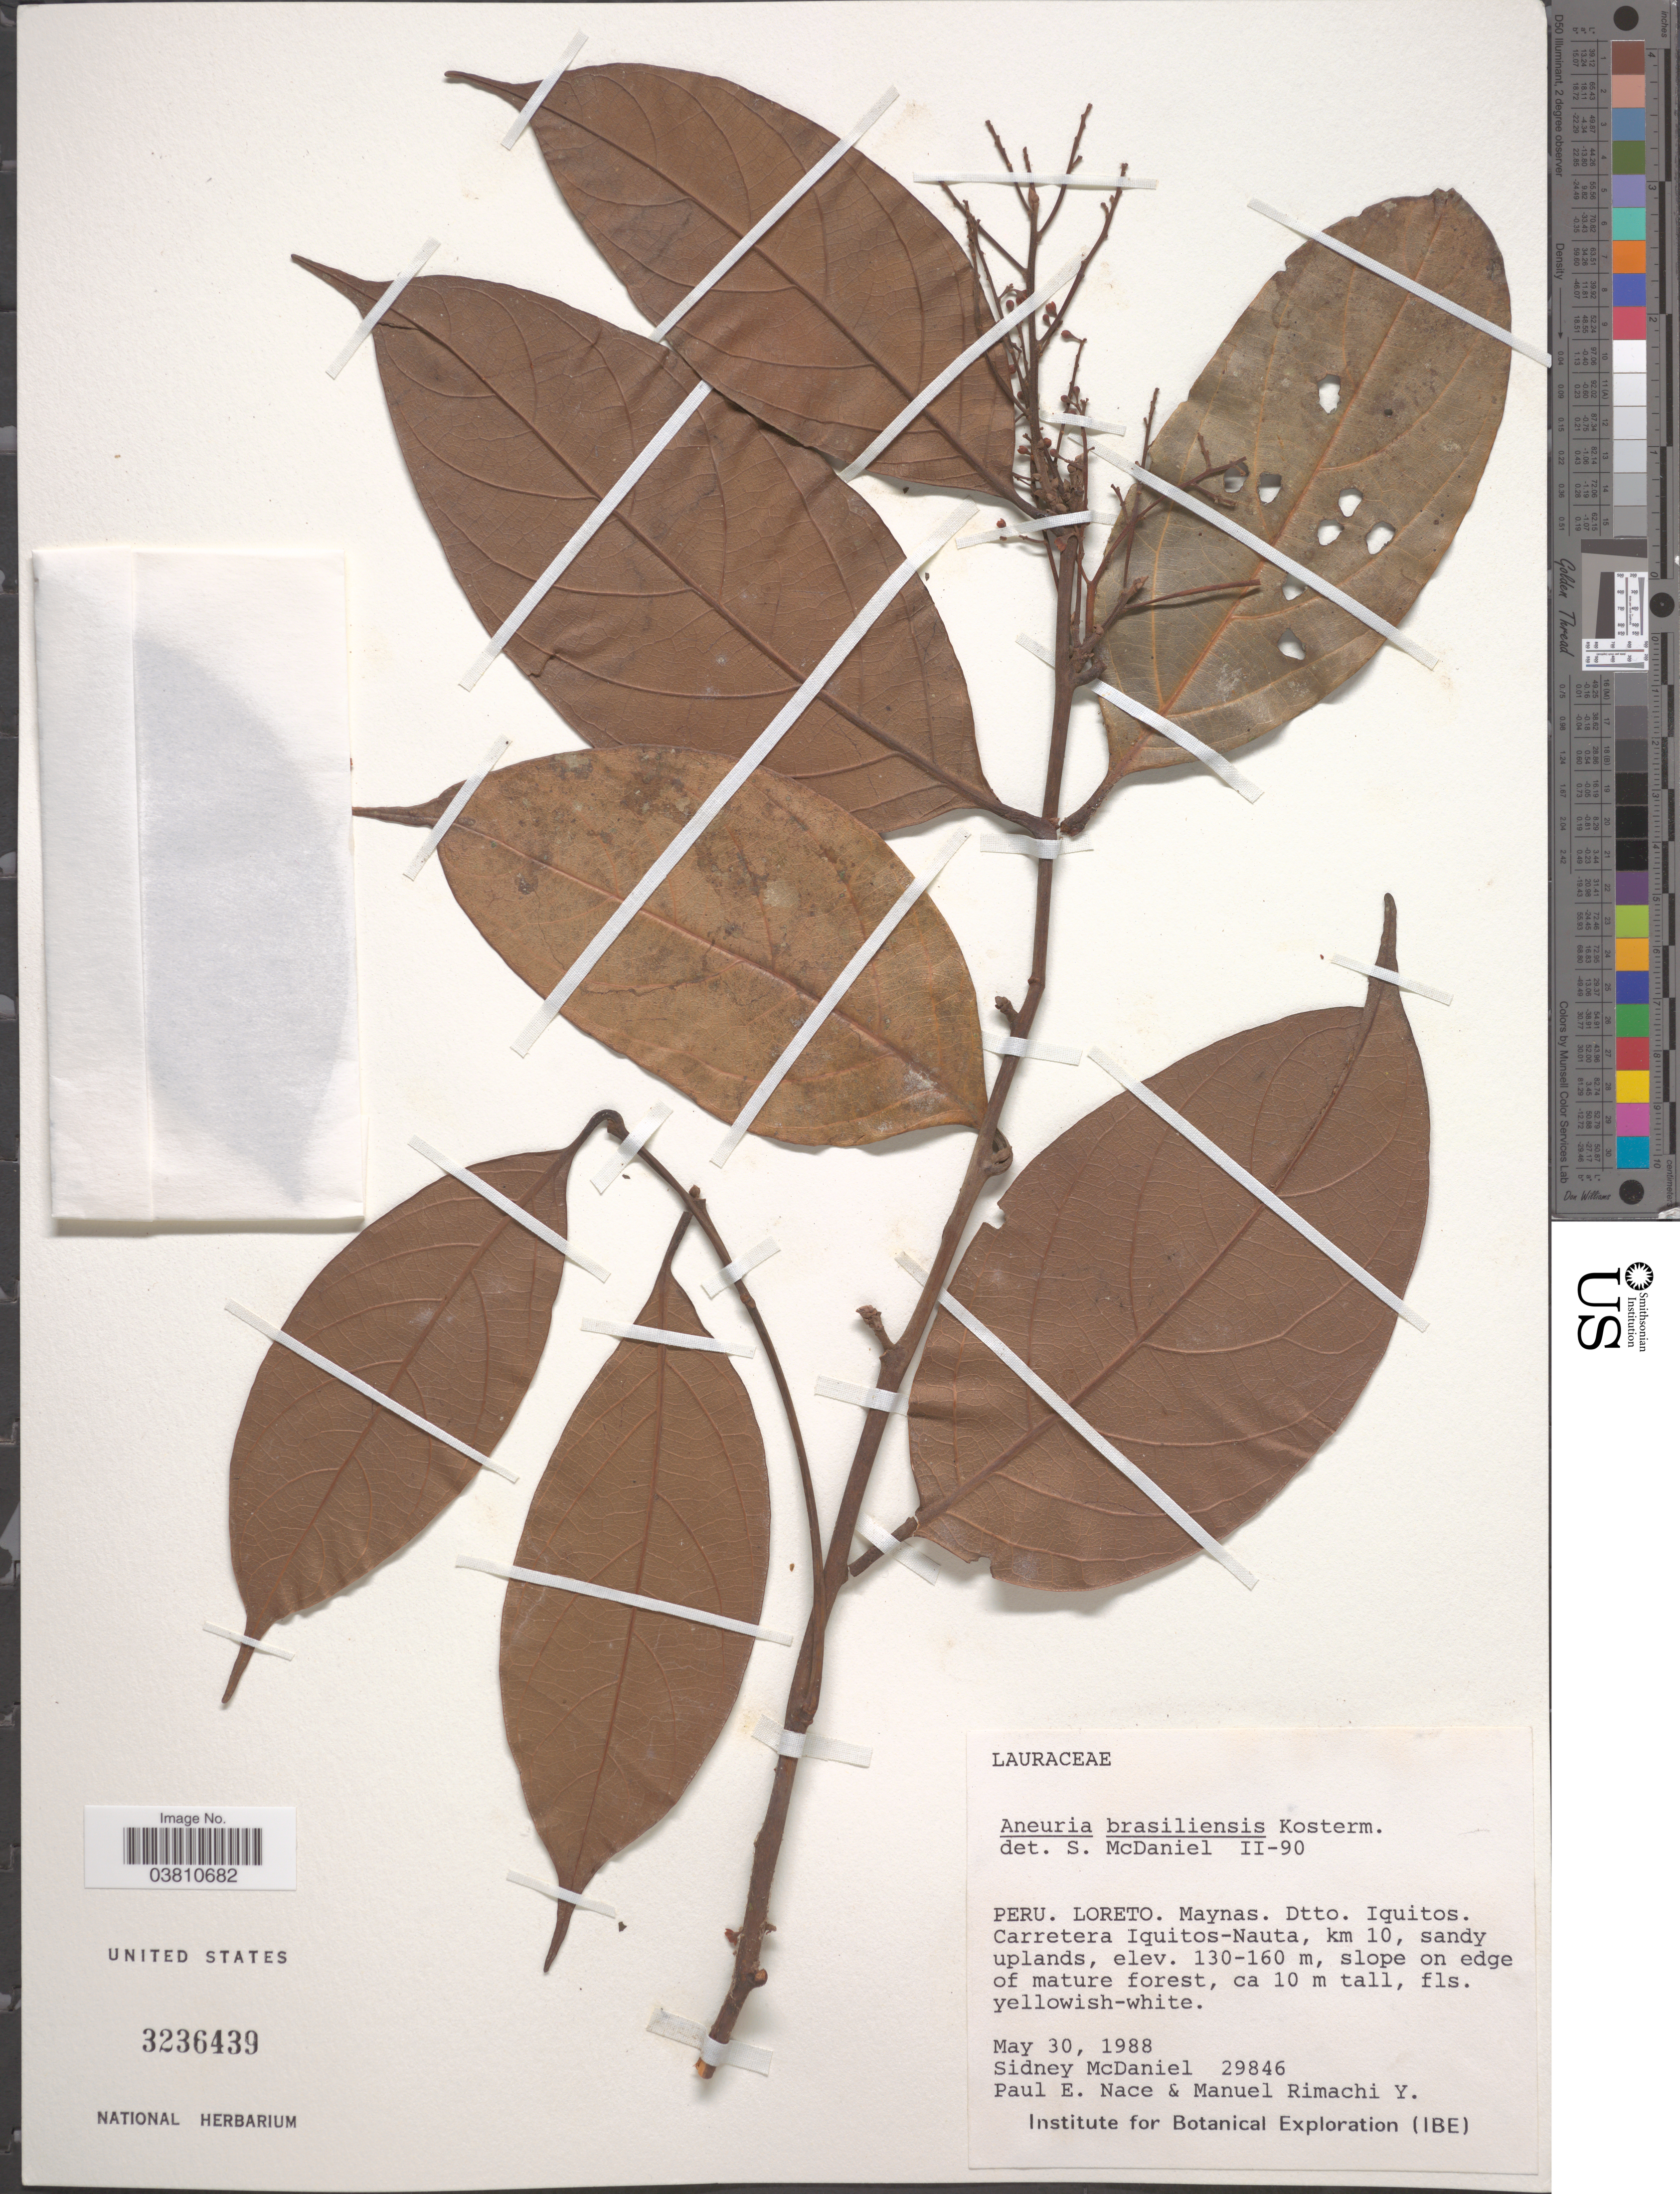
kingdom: Plantae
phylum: Tracheophyta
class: Magnoliopsida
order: Laurales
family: Lauraceae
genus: Anaueria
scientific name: Anaueria brasiliensis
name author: Kosterm.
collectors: S. McDaniel, P. Nace & M. Rimachi Y.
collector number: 29846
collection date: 1988-05-30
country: Peru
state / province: Loreto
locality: Maynas. Dtto. Iquitos. Carretera Iquitos-Nauta, km 10.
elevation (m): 130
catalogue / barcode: US 3236439